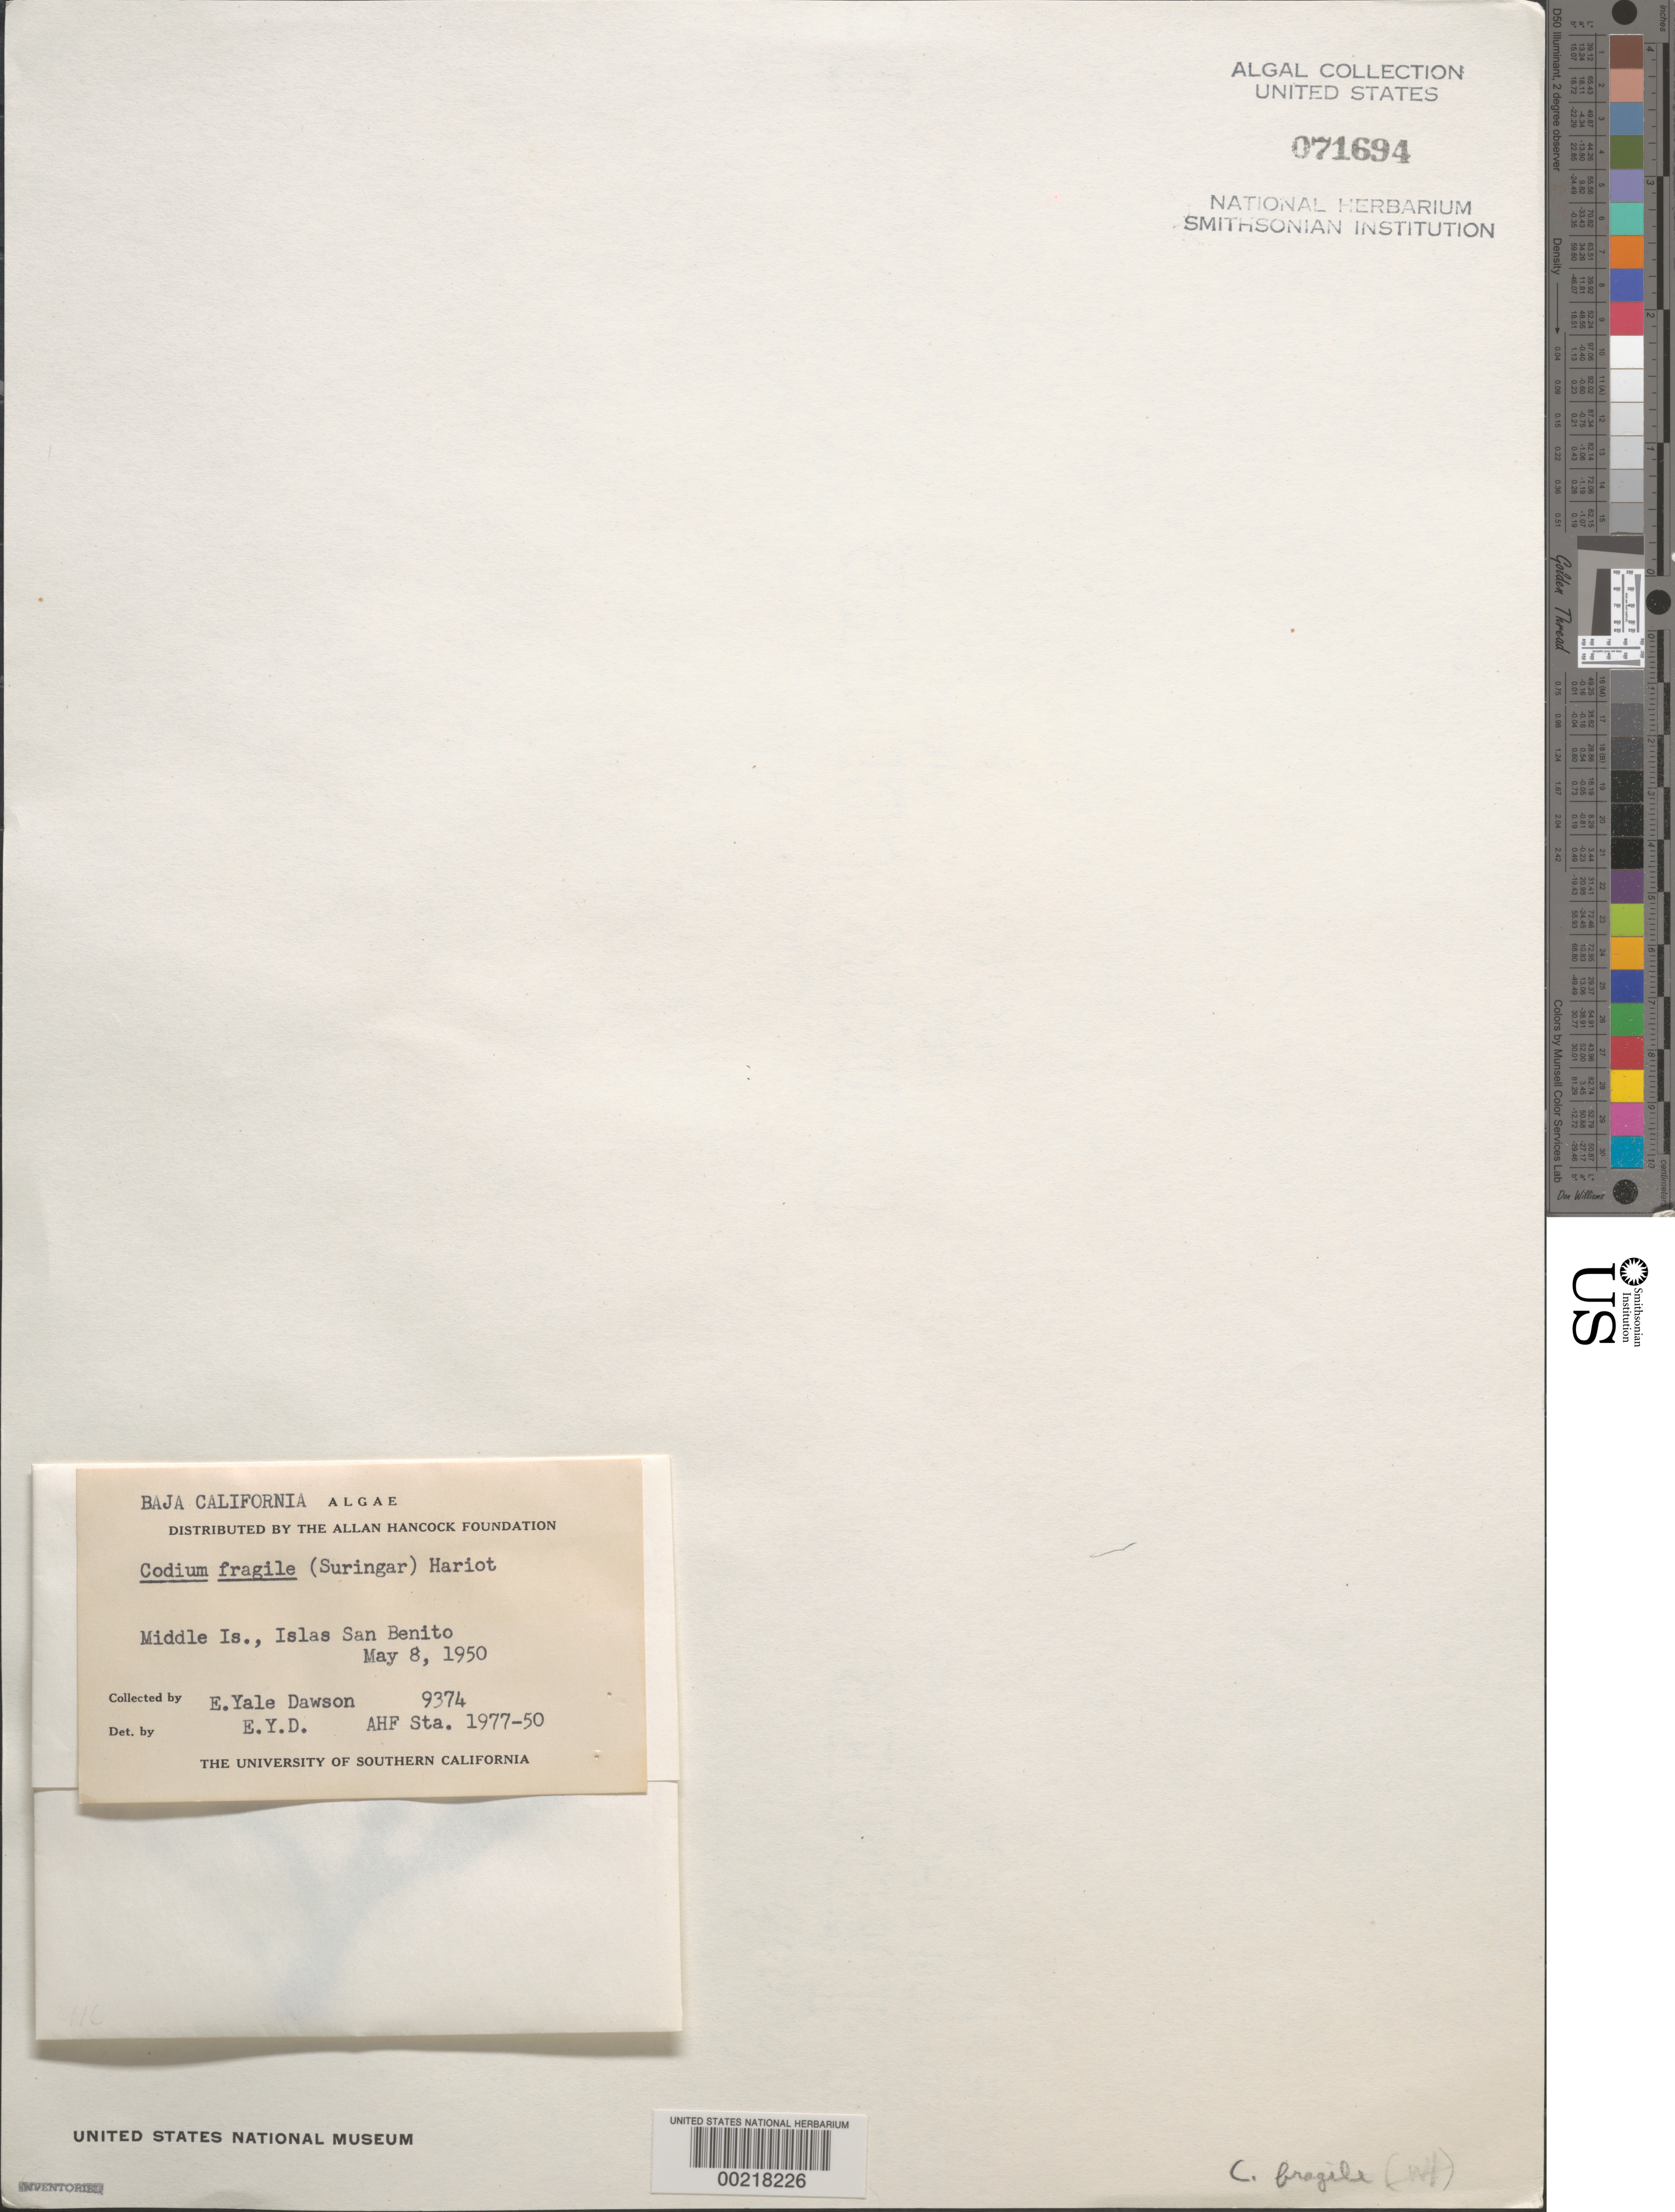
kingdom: Plantae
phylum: Chlorophyta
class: Ulvophyceae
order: Bryopsidales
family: Codiaceae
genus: Codium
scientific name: Codium fragile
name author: (Suringar) P. Hariot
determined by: Dawson, E. Y.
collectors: E. Y. Dawson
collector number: EYD 9374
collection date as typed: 08 May 1950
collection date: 1950-05-08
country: Mexico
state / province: Baja California Norte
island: Middle Island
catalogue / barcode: US 71694